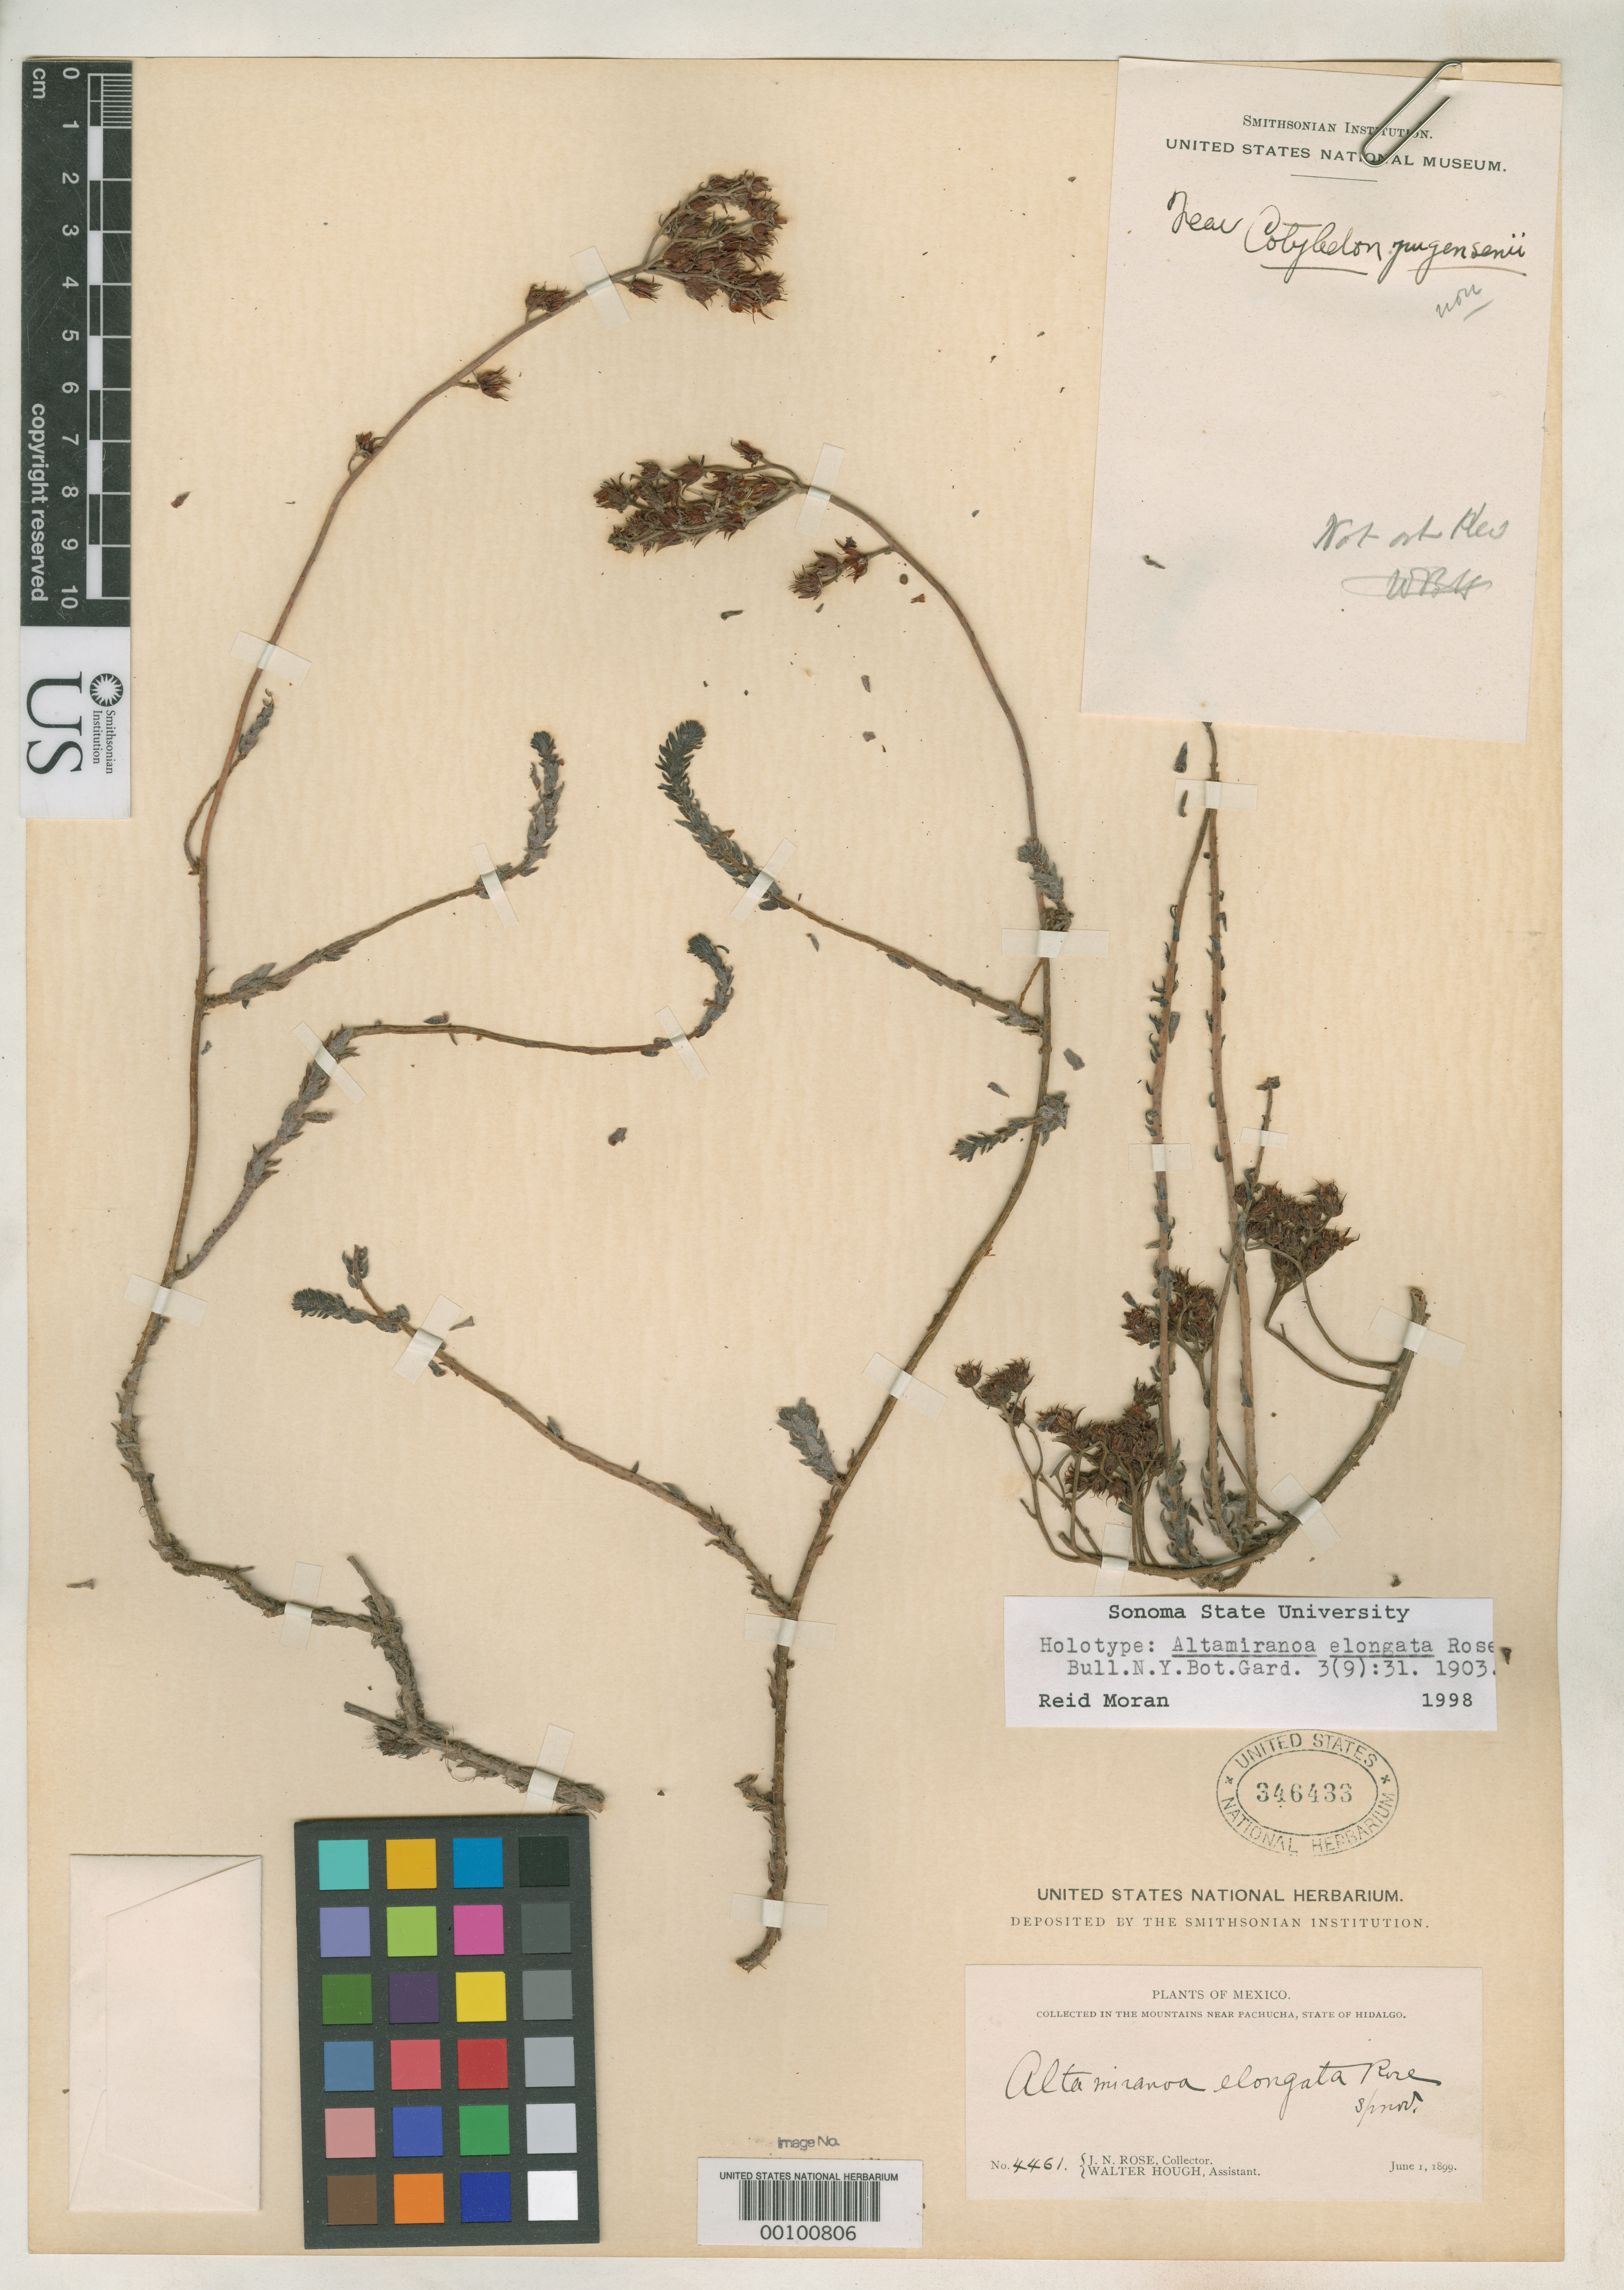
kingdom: Plantae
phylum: Tracheophyta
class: Magnoliopsida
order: Saxifragales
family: Crassulaceae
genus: Altamiranoa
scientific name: Altamiranoa elongata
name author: Rose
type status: Holotype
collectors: J. N. Rose & W. Hough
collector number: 4461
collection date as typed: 01 Jun 1899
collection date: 1899-06-01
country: Mexico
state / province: Hidalgo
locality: Mountains near Pachucha.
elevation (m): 2850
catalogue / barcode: US 346433